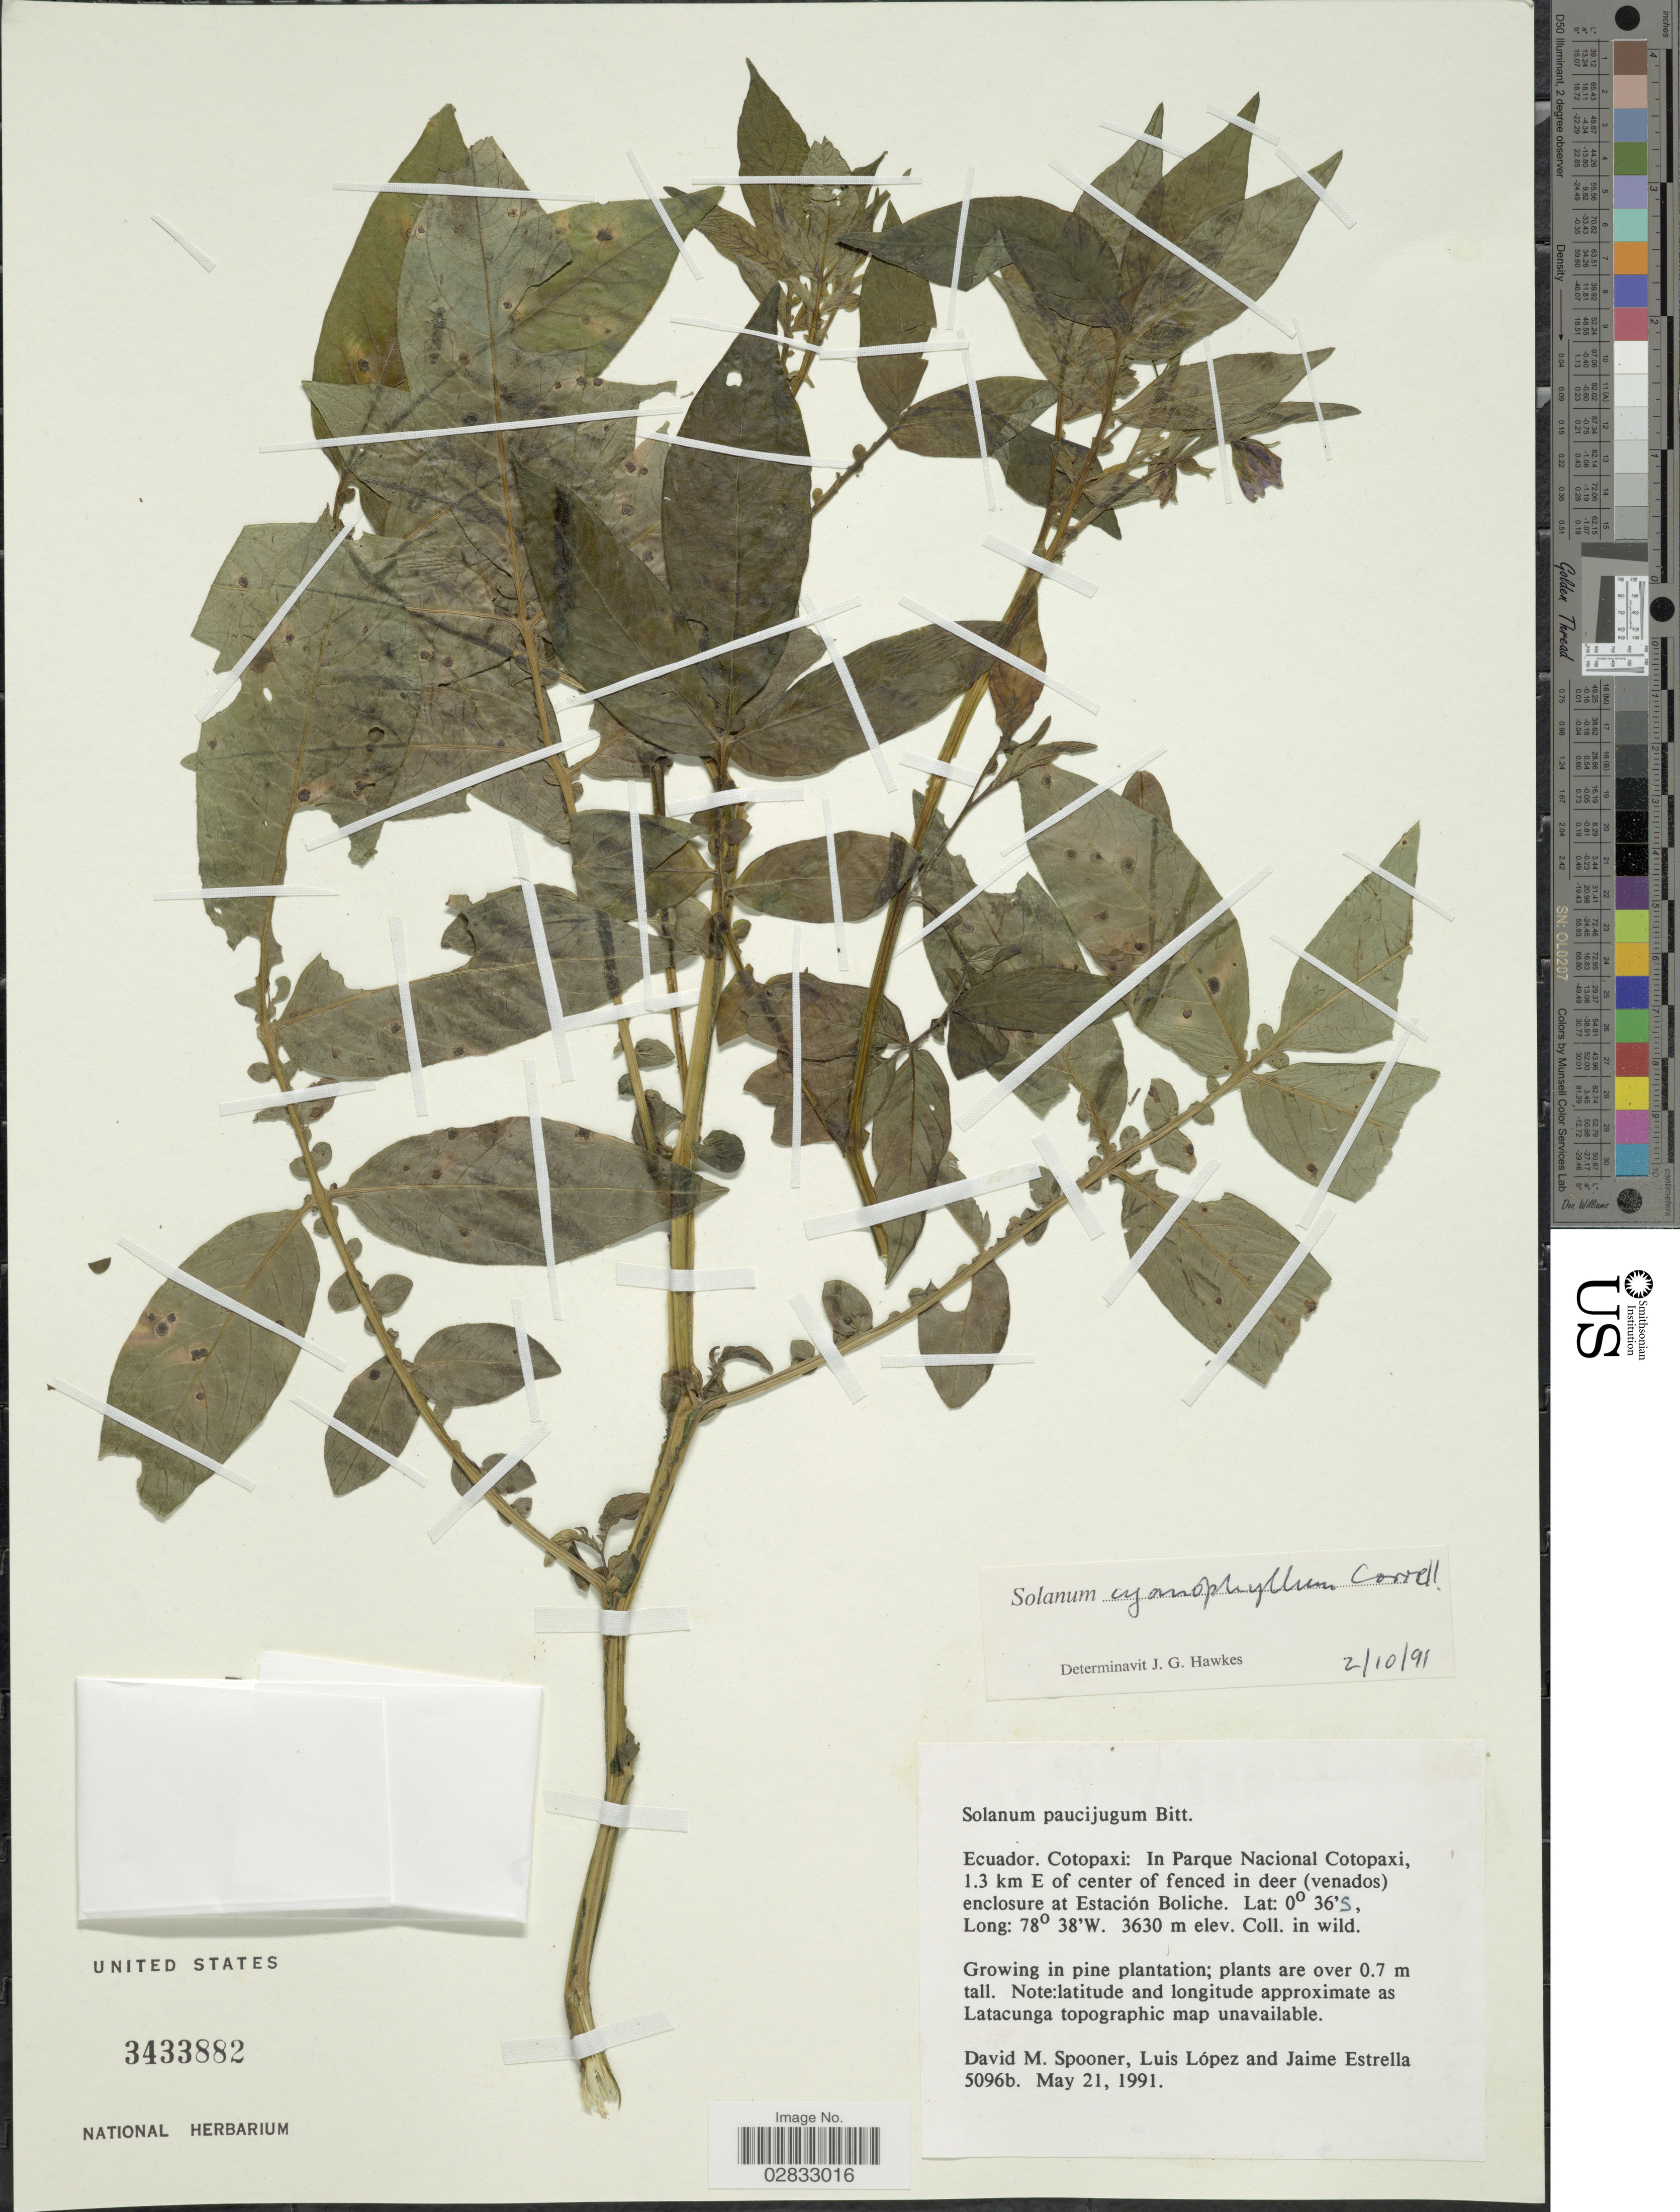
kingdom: Plantae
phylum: Tracheophyta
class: Magnoliopsida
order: Solanales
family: Solanaceae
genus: Solanum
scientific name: Solanum cyanophyllum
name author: Correll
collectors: D. Spooner, L. López & J. Estrella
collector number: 5096b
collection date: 1991-05-21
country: Ecuador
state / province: Cotopaxi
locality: In Parque Nacional Cotopaxi, 1.3 km E of center of fenced in deer (venados) enclosure at Estación Boliche.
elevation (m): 3630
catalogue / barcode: US 3433882